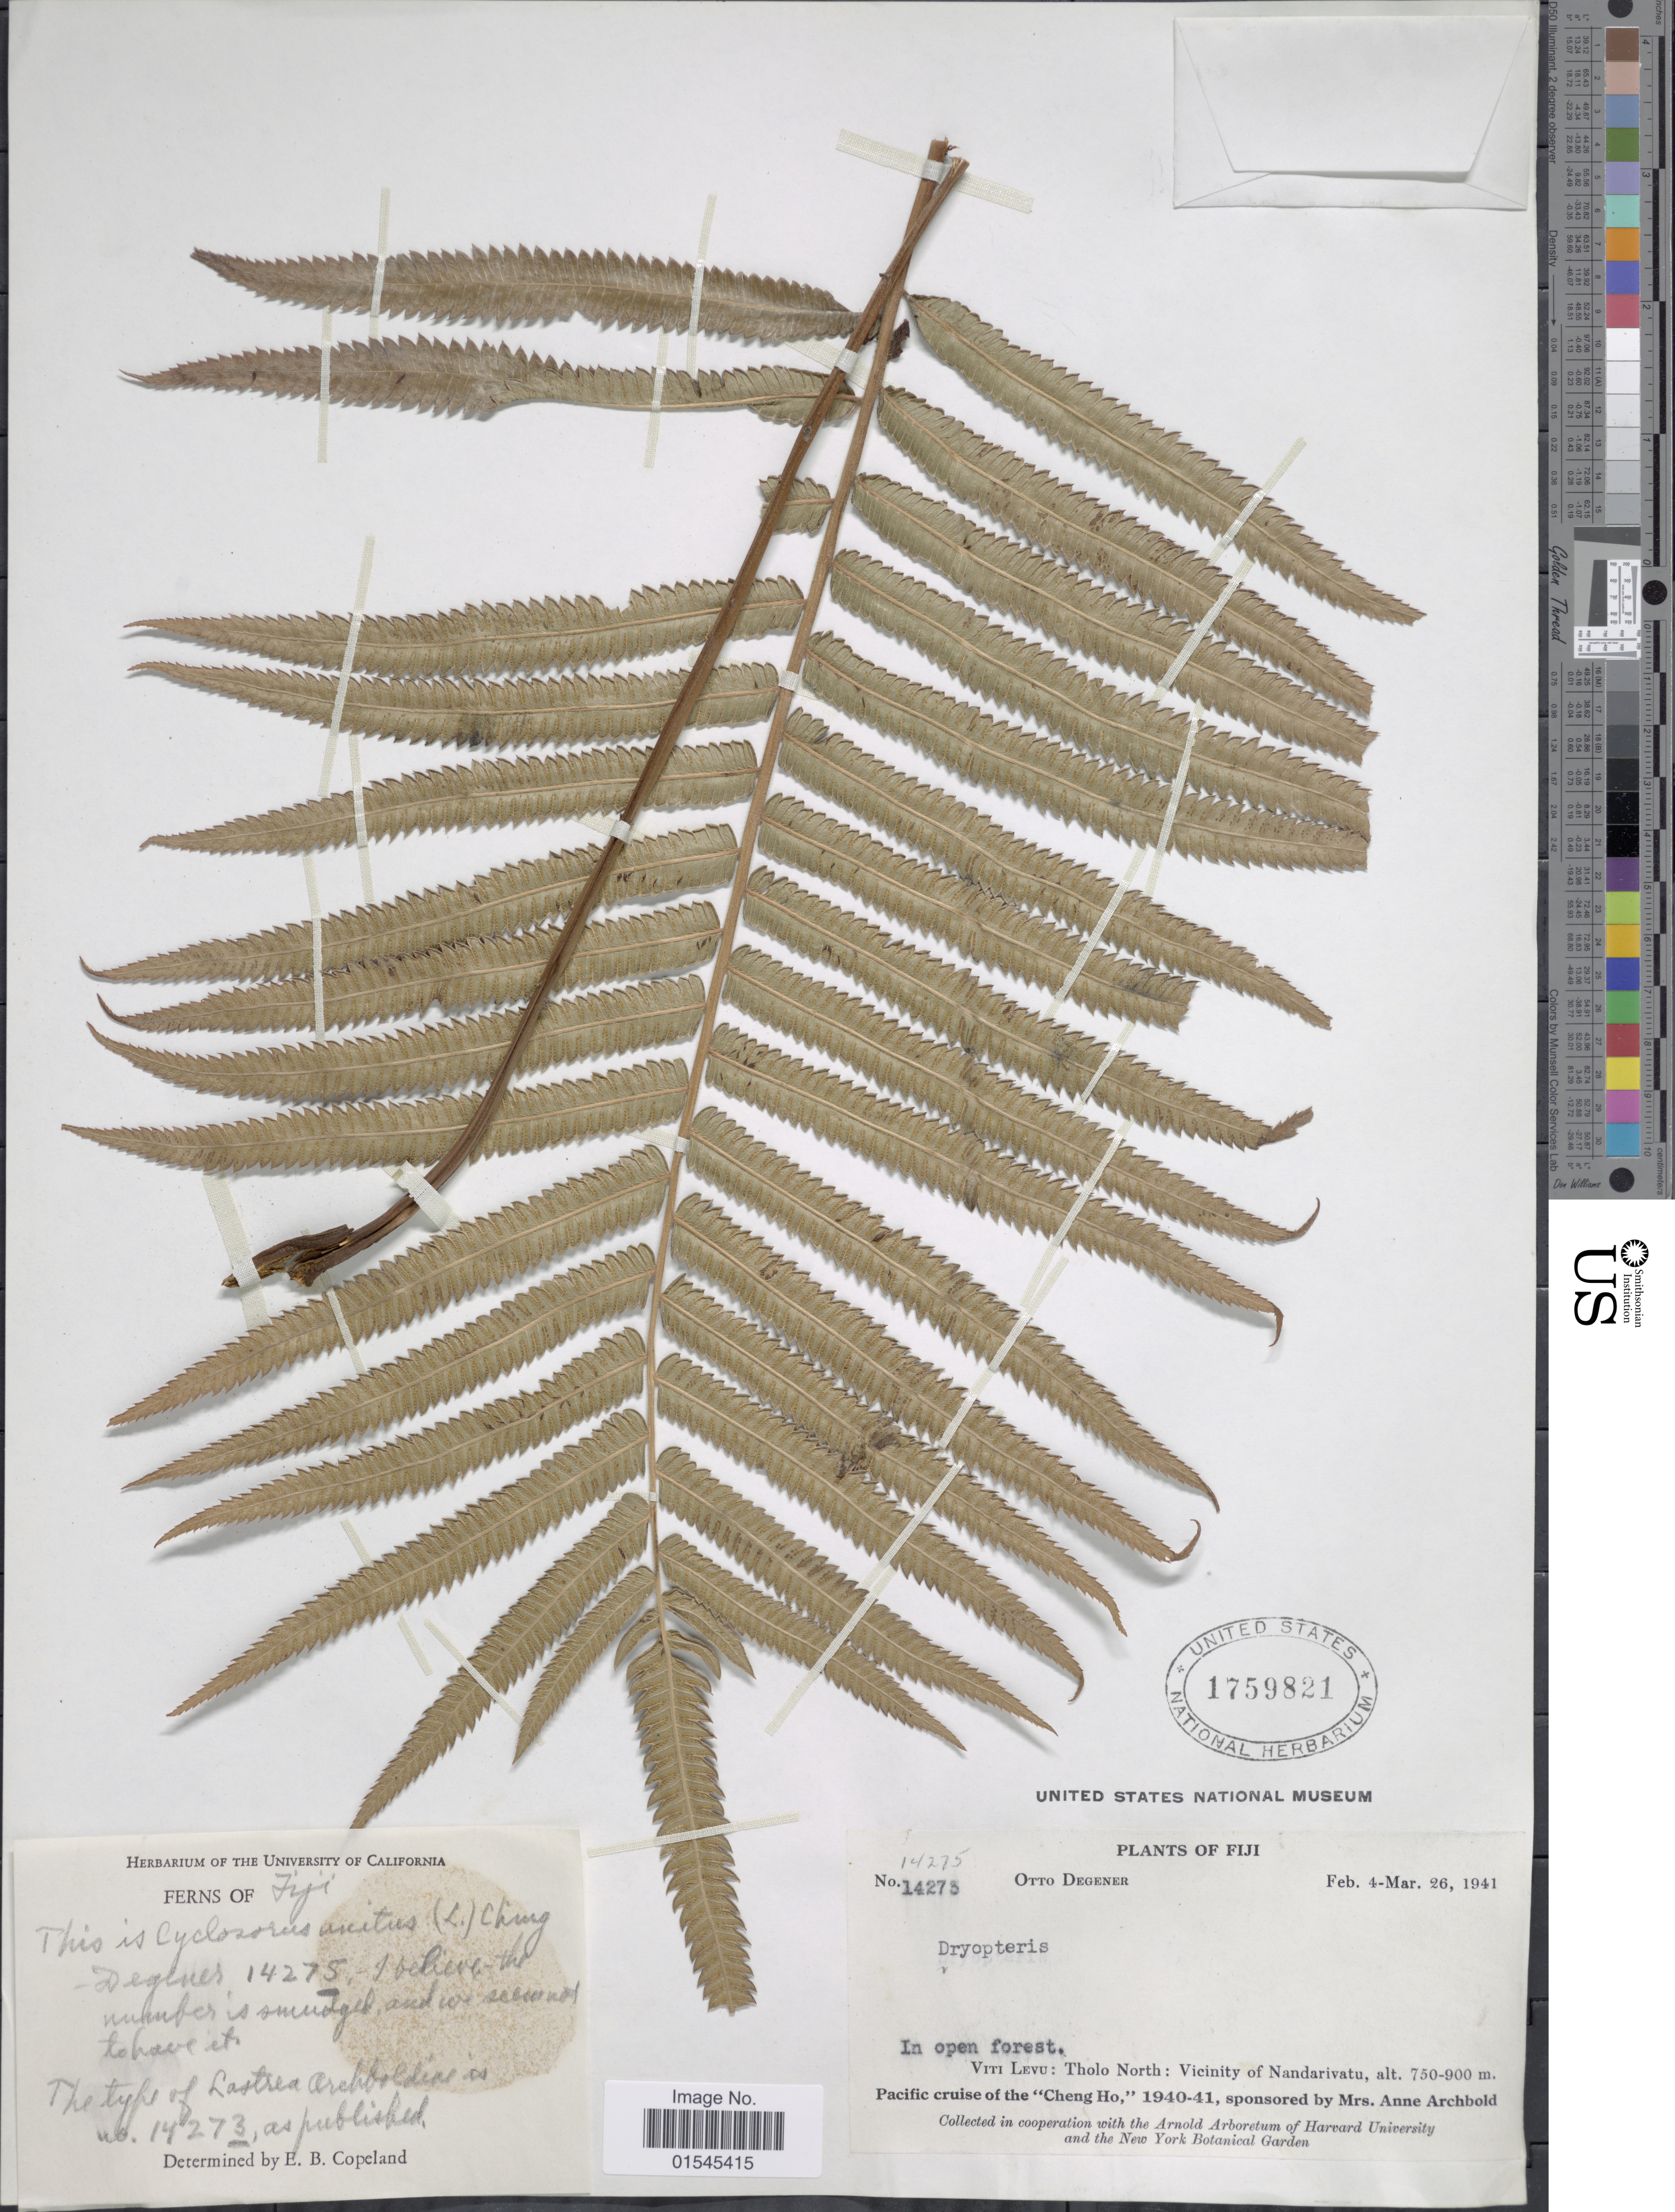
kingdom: Plantae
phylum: Tracheophyta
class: Polypodiopsida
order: Polypodiales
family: Thelypteridaceae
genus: Sphaerostephanos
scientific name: Sphaerostephanos unitus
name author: (L.) Holttum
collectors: O. Degener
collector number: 14275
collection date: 1941-02-04/1941-03-26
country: Fiji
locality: Viti Levu: Tholo North: Vicinity of Nandarivatu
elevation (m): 750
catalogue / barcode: US 1759821